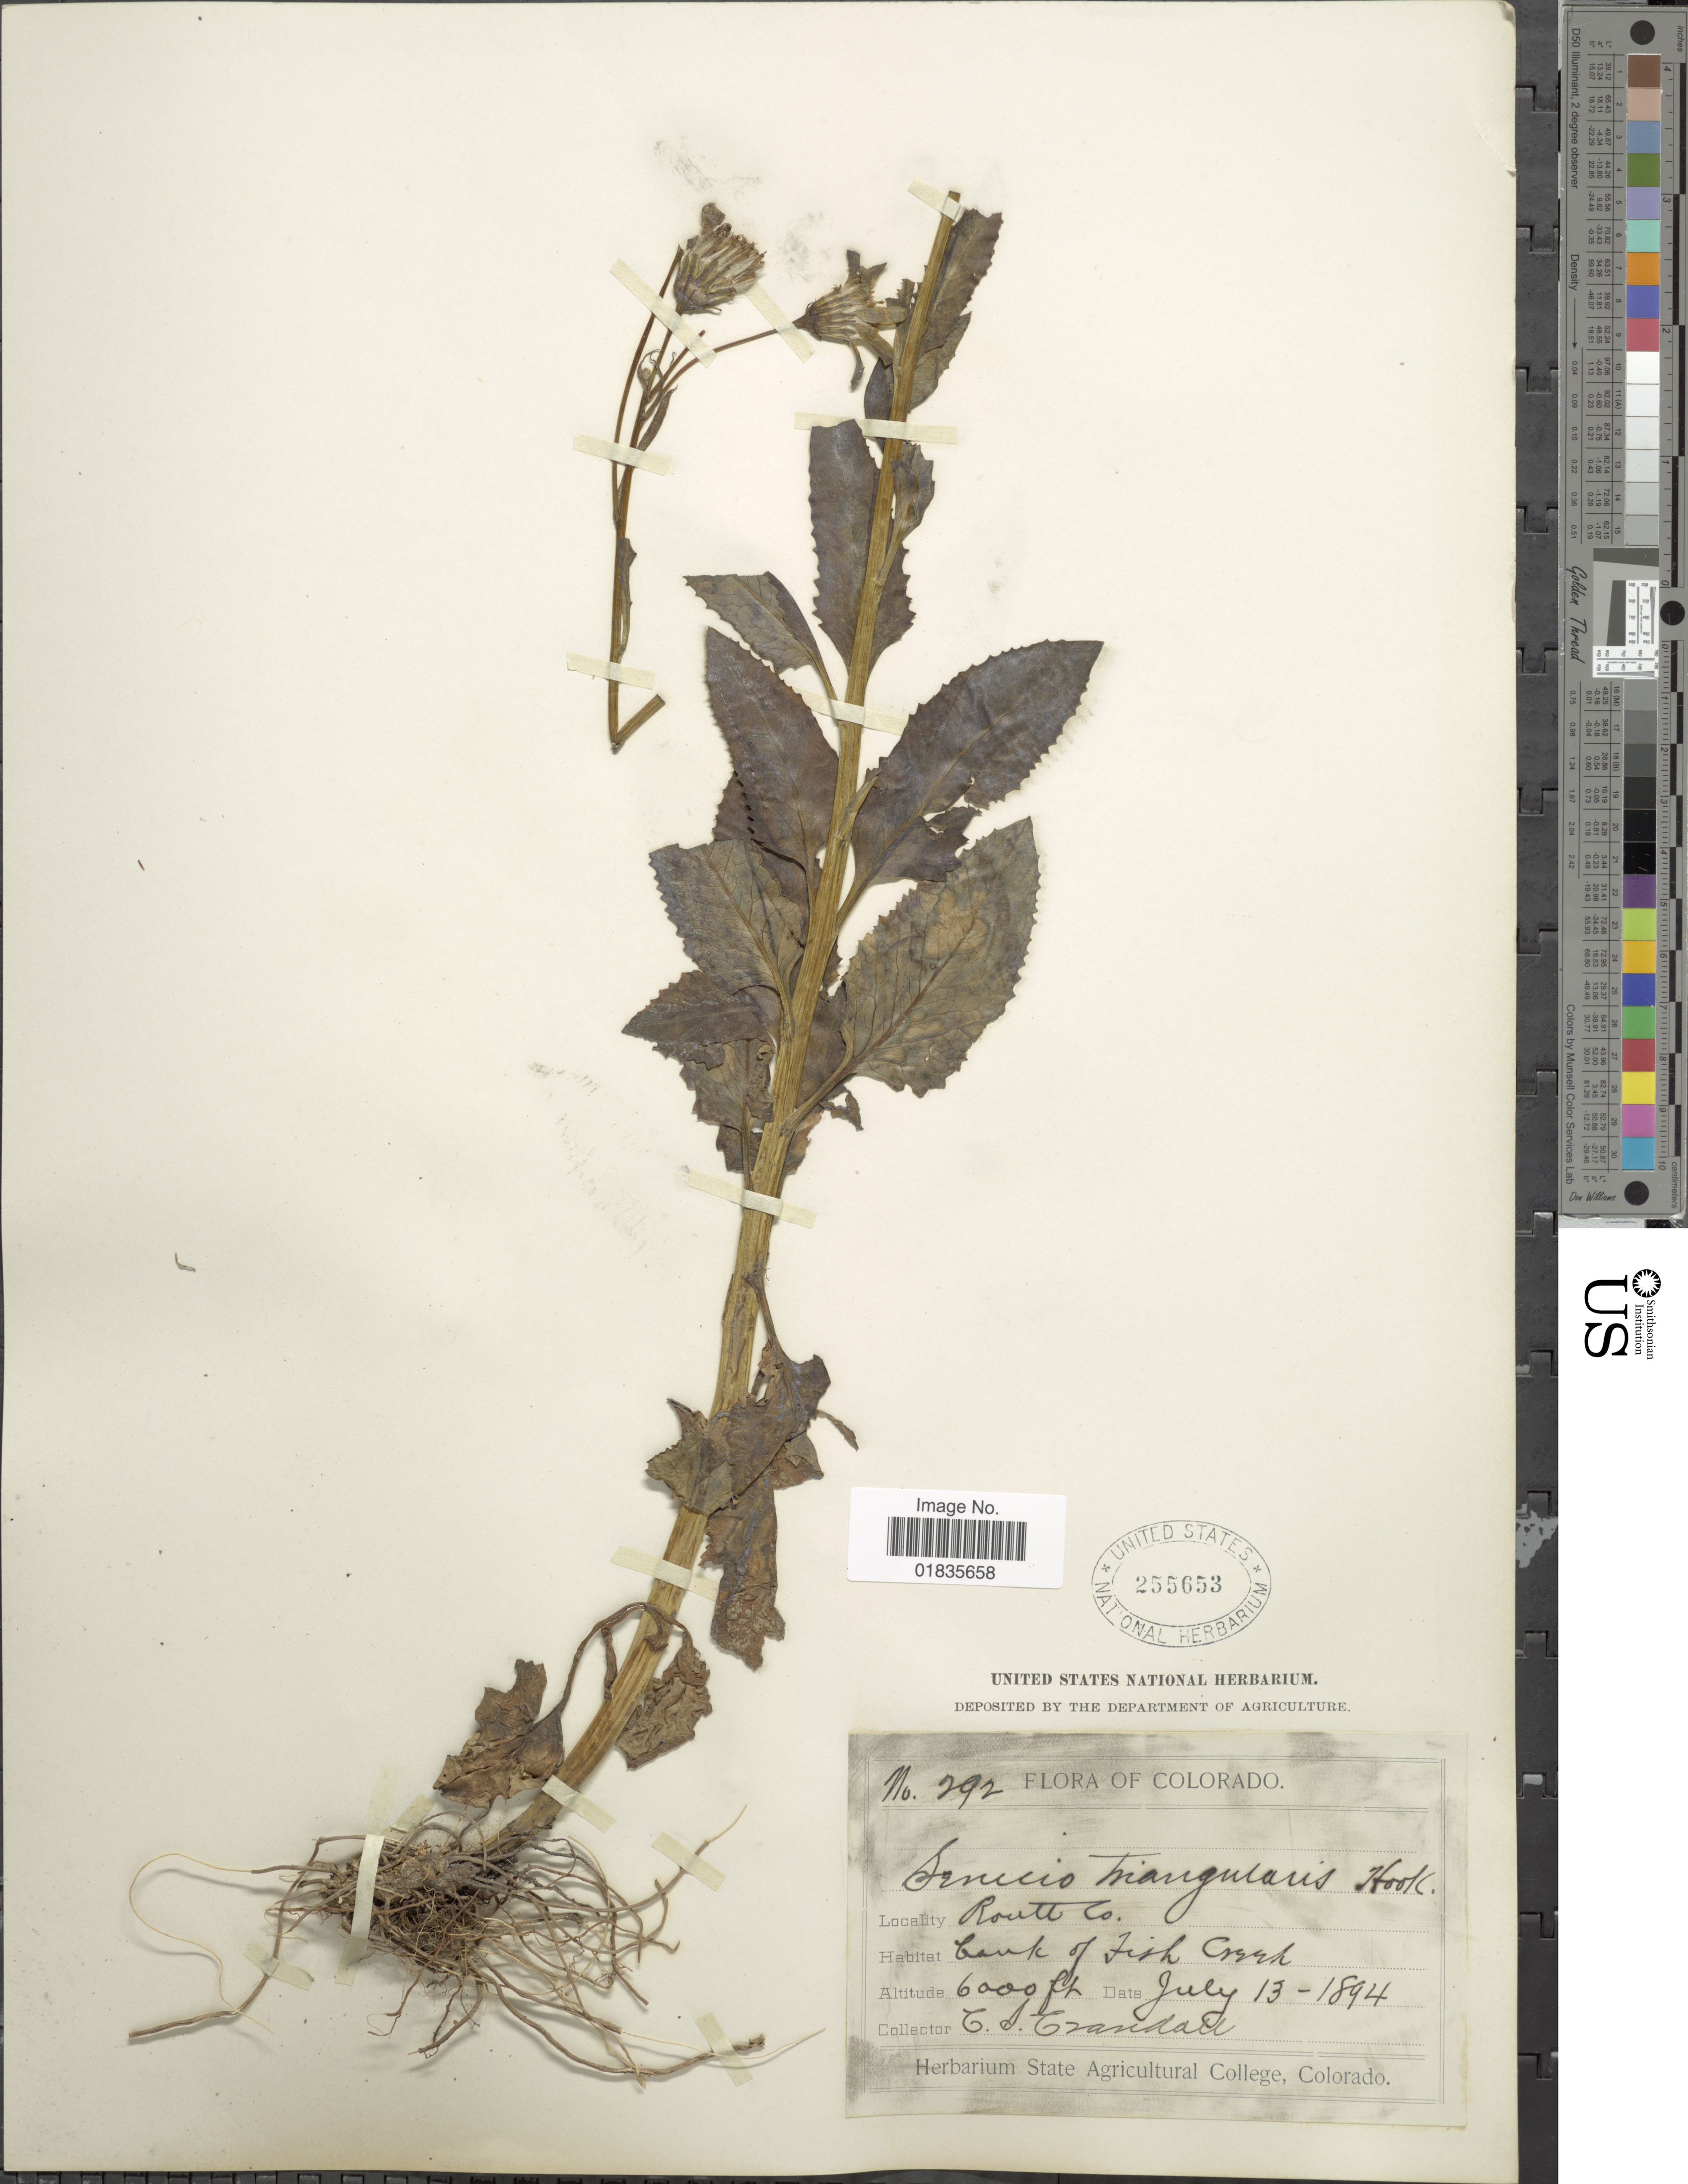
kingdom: Plantae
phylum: Tracheophyta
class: Magnoliopsida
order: Asterales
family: Asteraceae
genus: Senecio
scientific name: Senecio triangularis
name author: Hook.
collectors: C. Crandall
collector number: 292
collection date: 1894-07-13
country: United States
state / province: Colorado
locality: Routt Co., bank of Fish Creek.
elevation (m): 1829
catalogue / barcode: US 255653